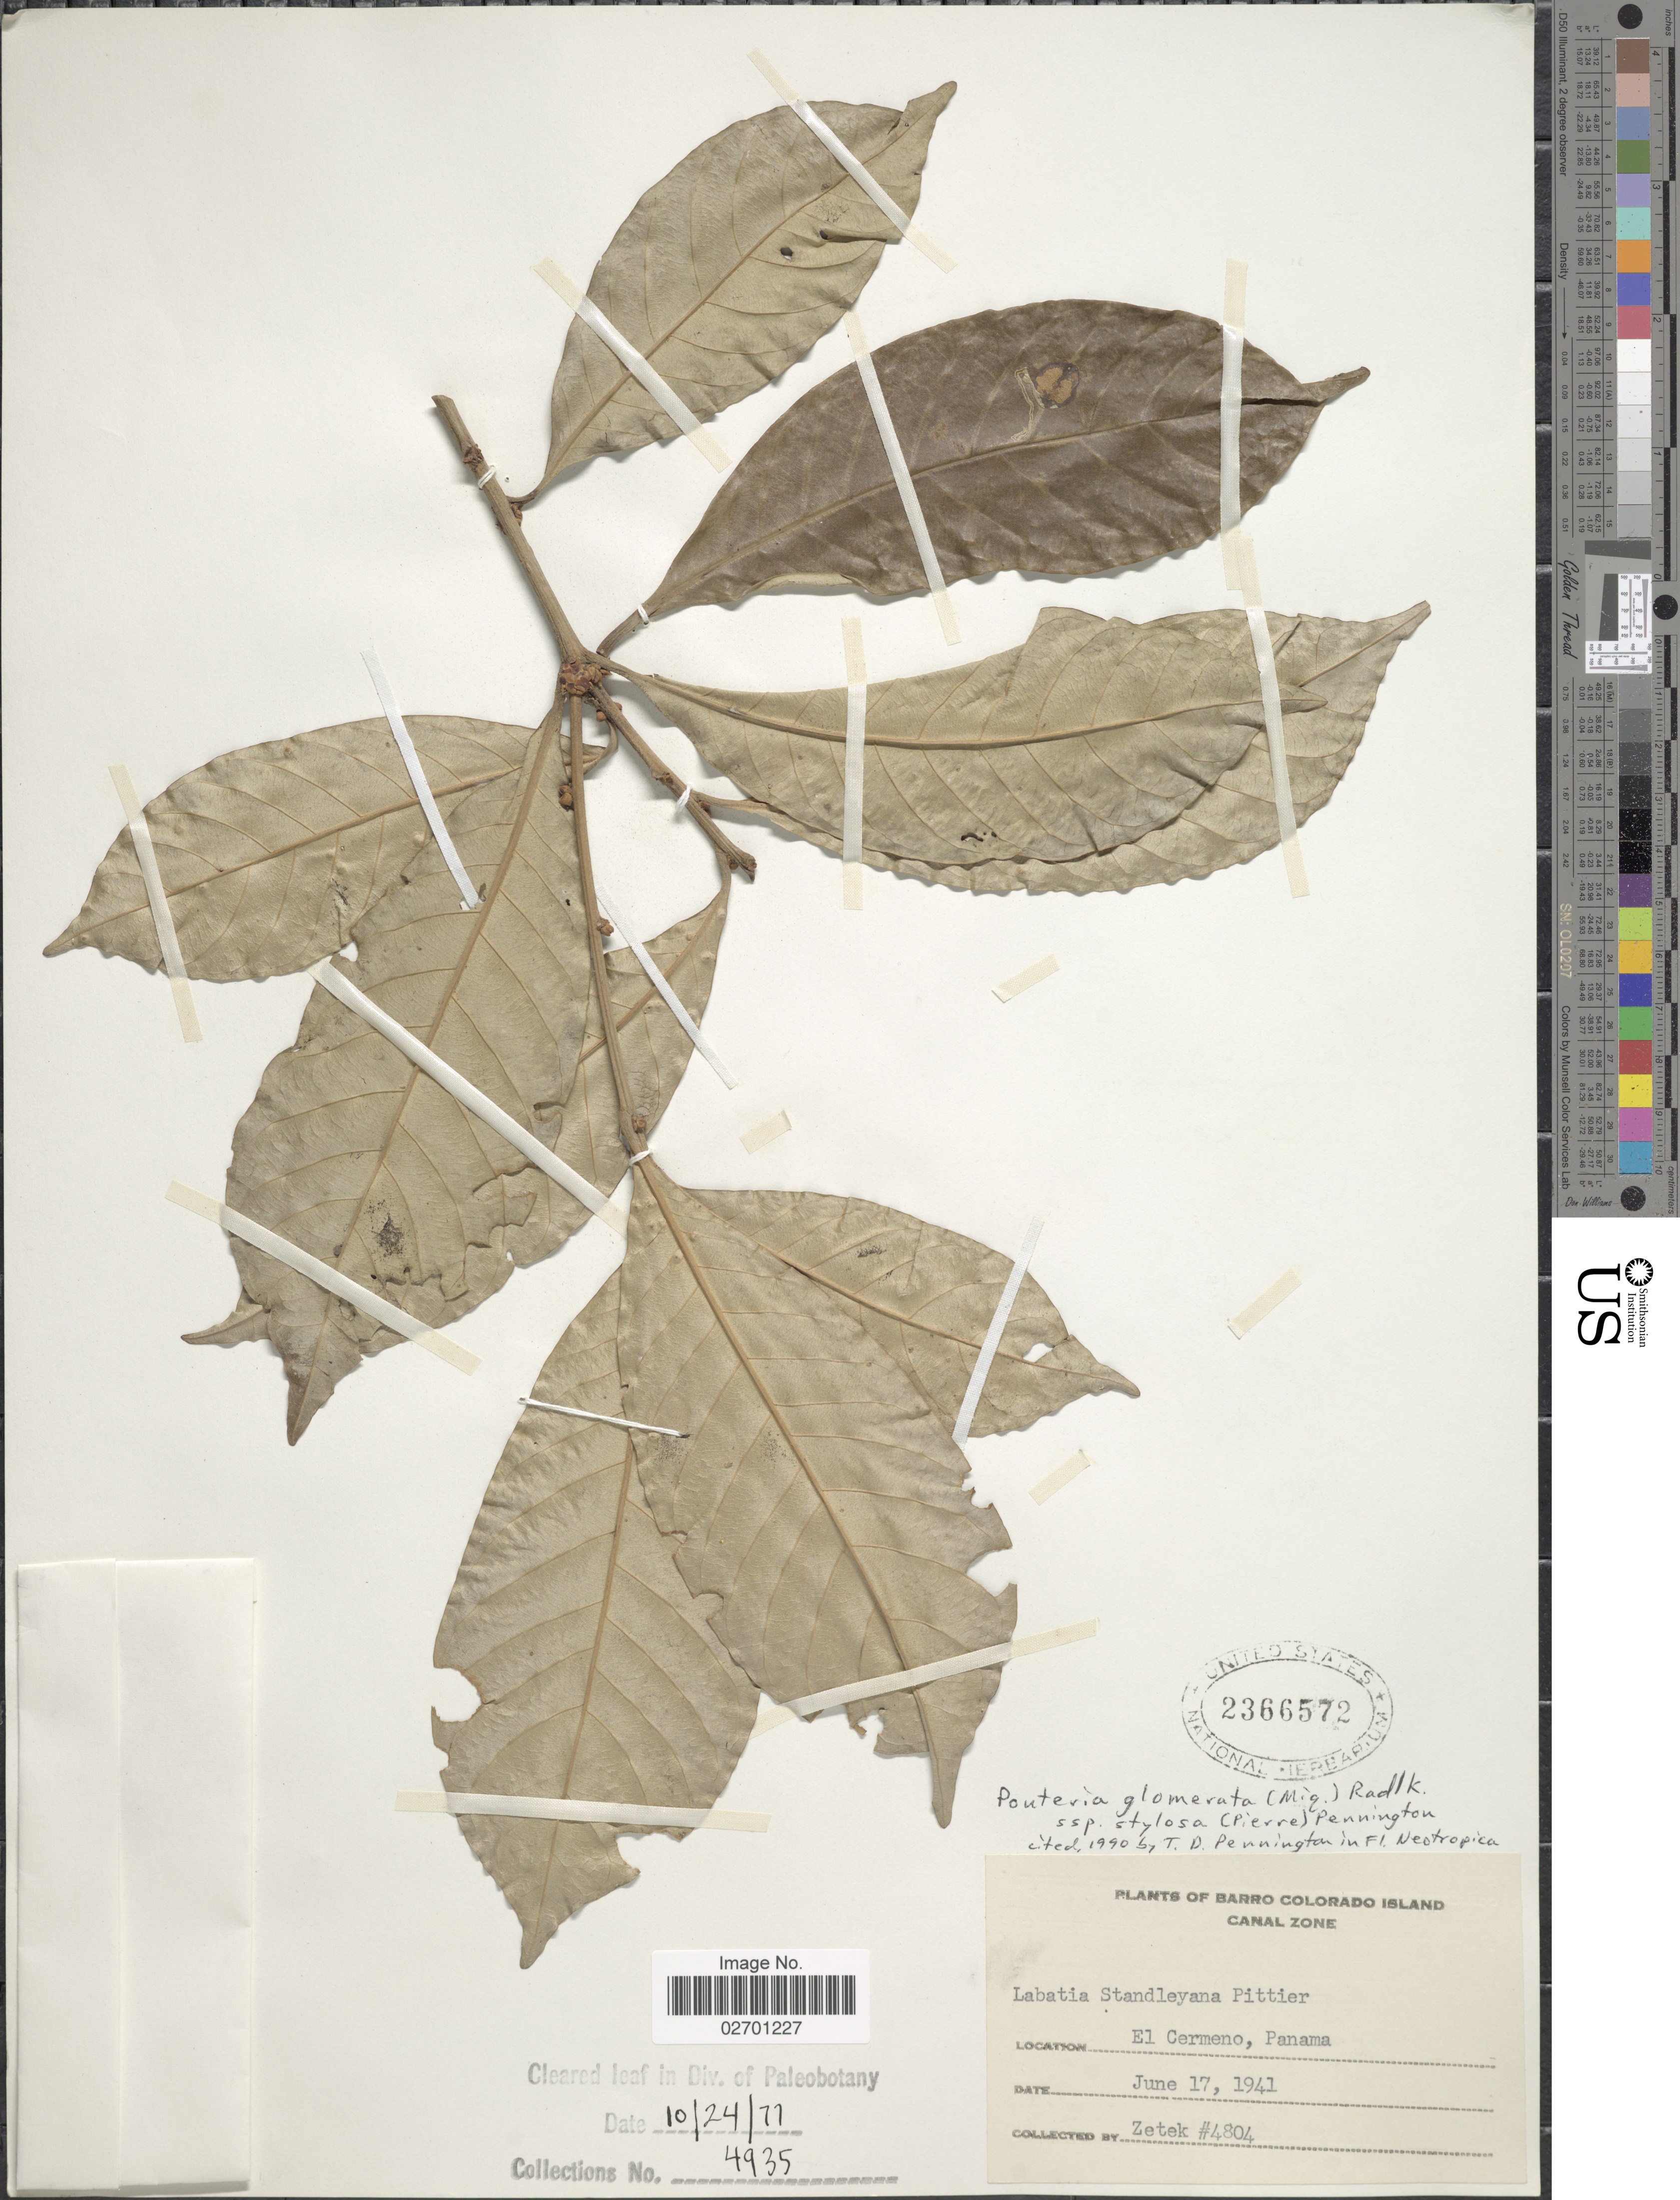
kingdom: Plantae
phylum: Tracheophyta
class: Magnoliopsida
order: Ericales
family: Sapotaceae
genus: Pouteria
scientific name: Pouteria glomerata subsp. stylosa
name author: (Miq.) Radlk.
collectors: -. Zetek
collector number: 4804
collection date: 1941-06-17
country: Panama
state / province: Panamá Oeste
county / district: Canal Zone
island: Barro Colorado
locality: Barro Colorado Island, Canal Zone, El Cermeno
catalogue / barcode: US 2366572